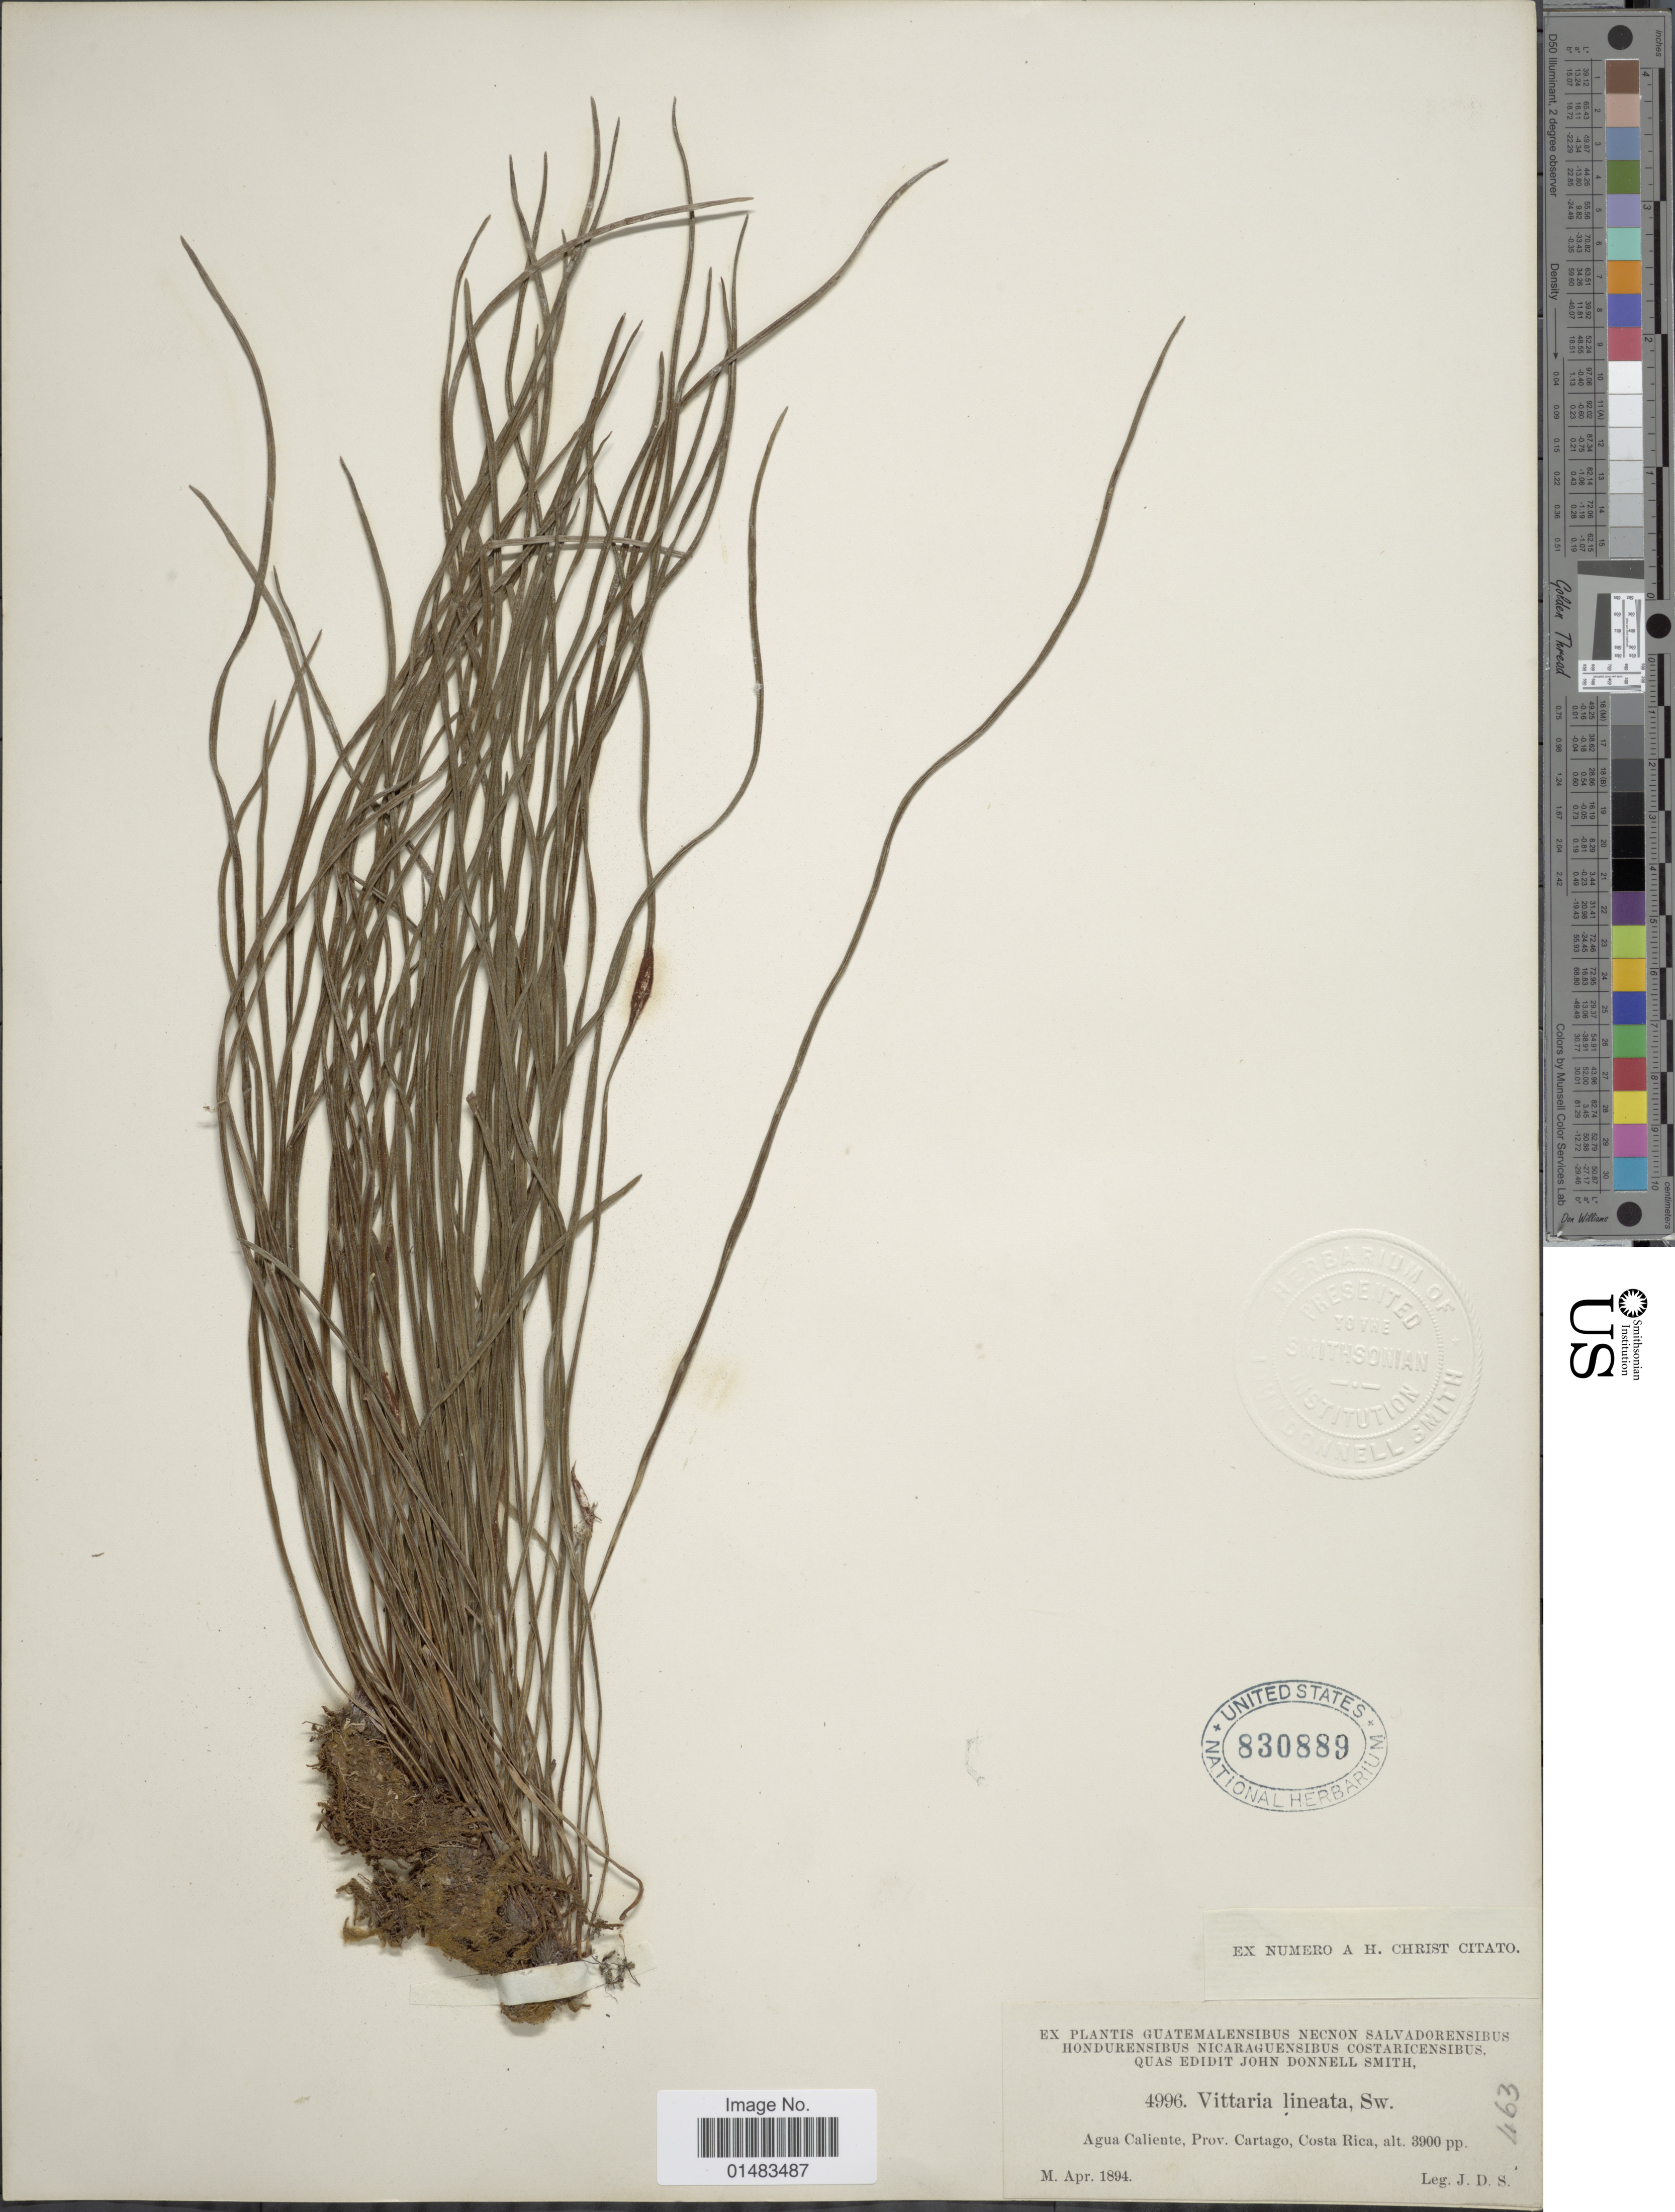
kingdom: Plantae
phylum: Tracheophyta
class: Polypodiopsida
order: Polypodiales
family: Pteridaceae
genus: Vittaria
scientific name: Vittaria graminifolia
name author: Kaulf.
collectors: J. Donnell Smith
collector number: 4996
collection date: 1894-04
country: Costa Rica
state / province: Cartago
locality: Agua Caliente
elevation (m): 1189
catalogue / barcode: US 830889